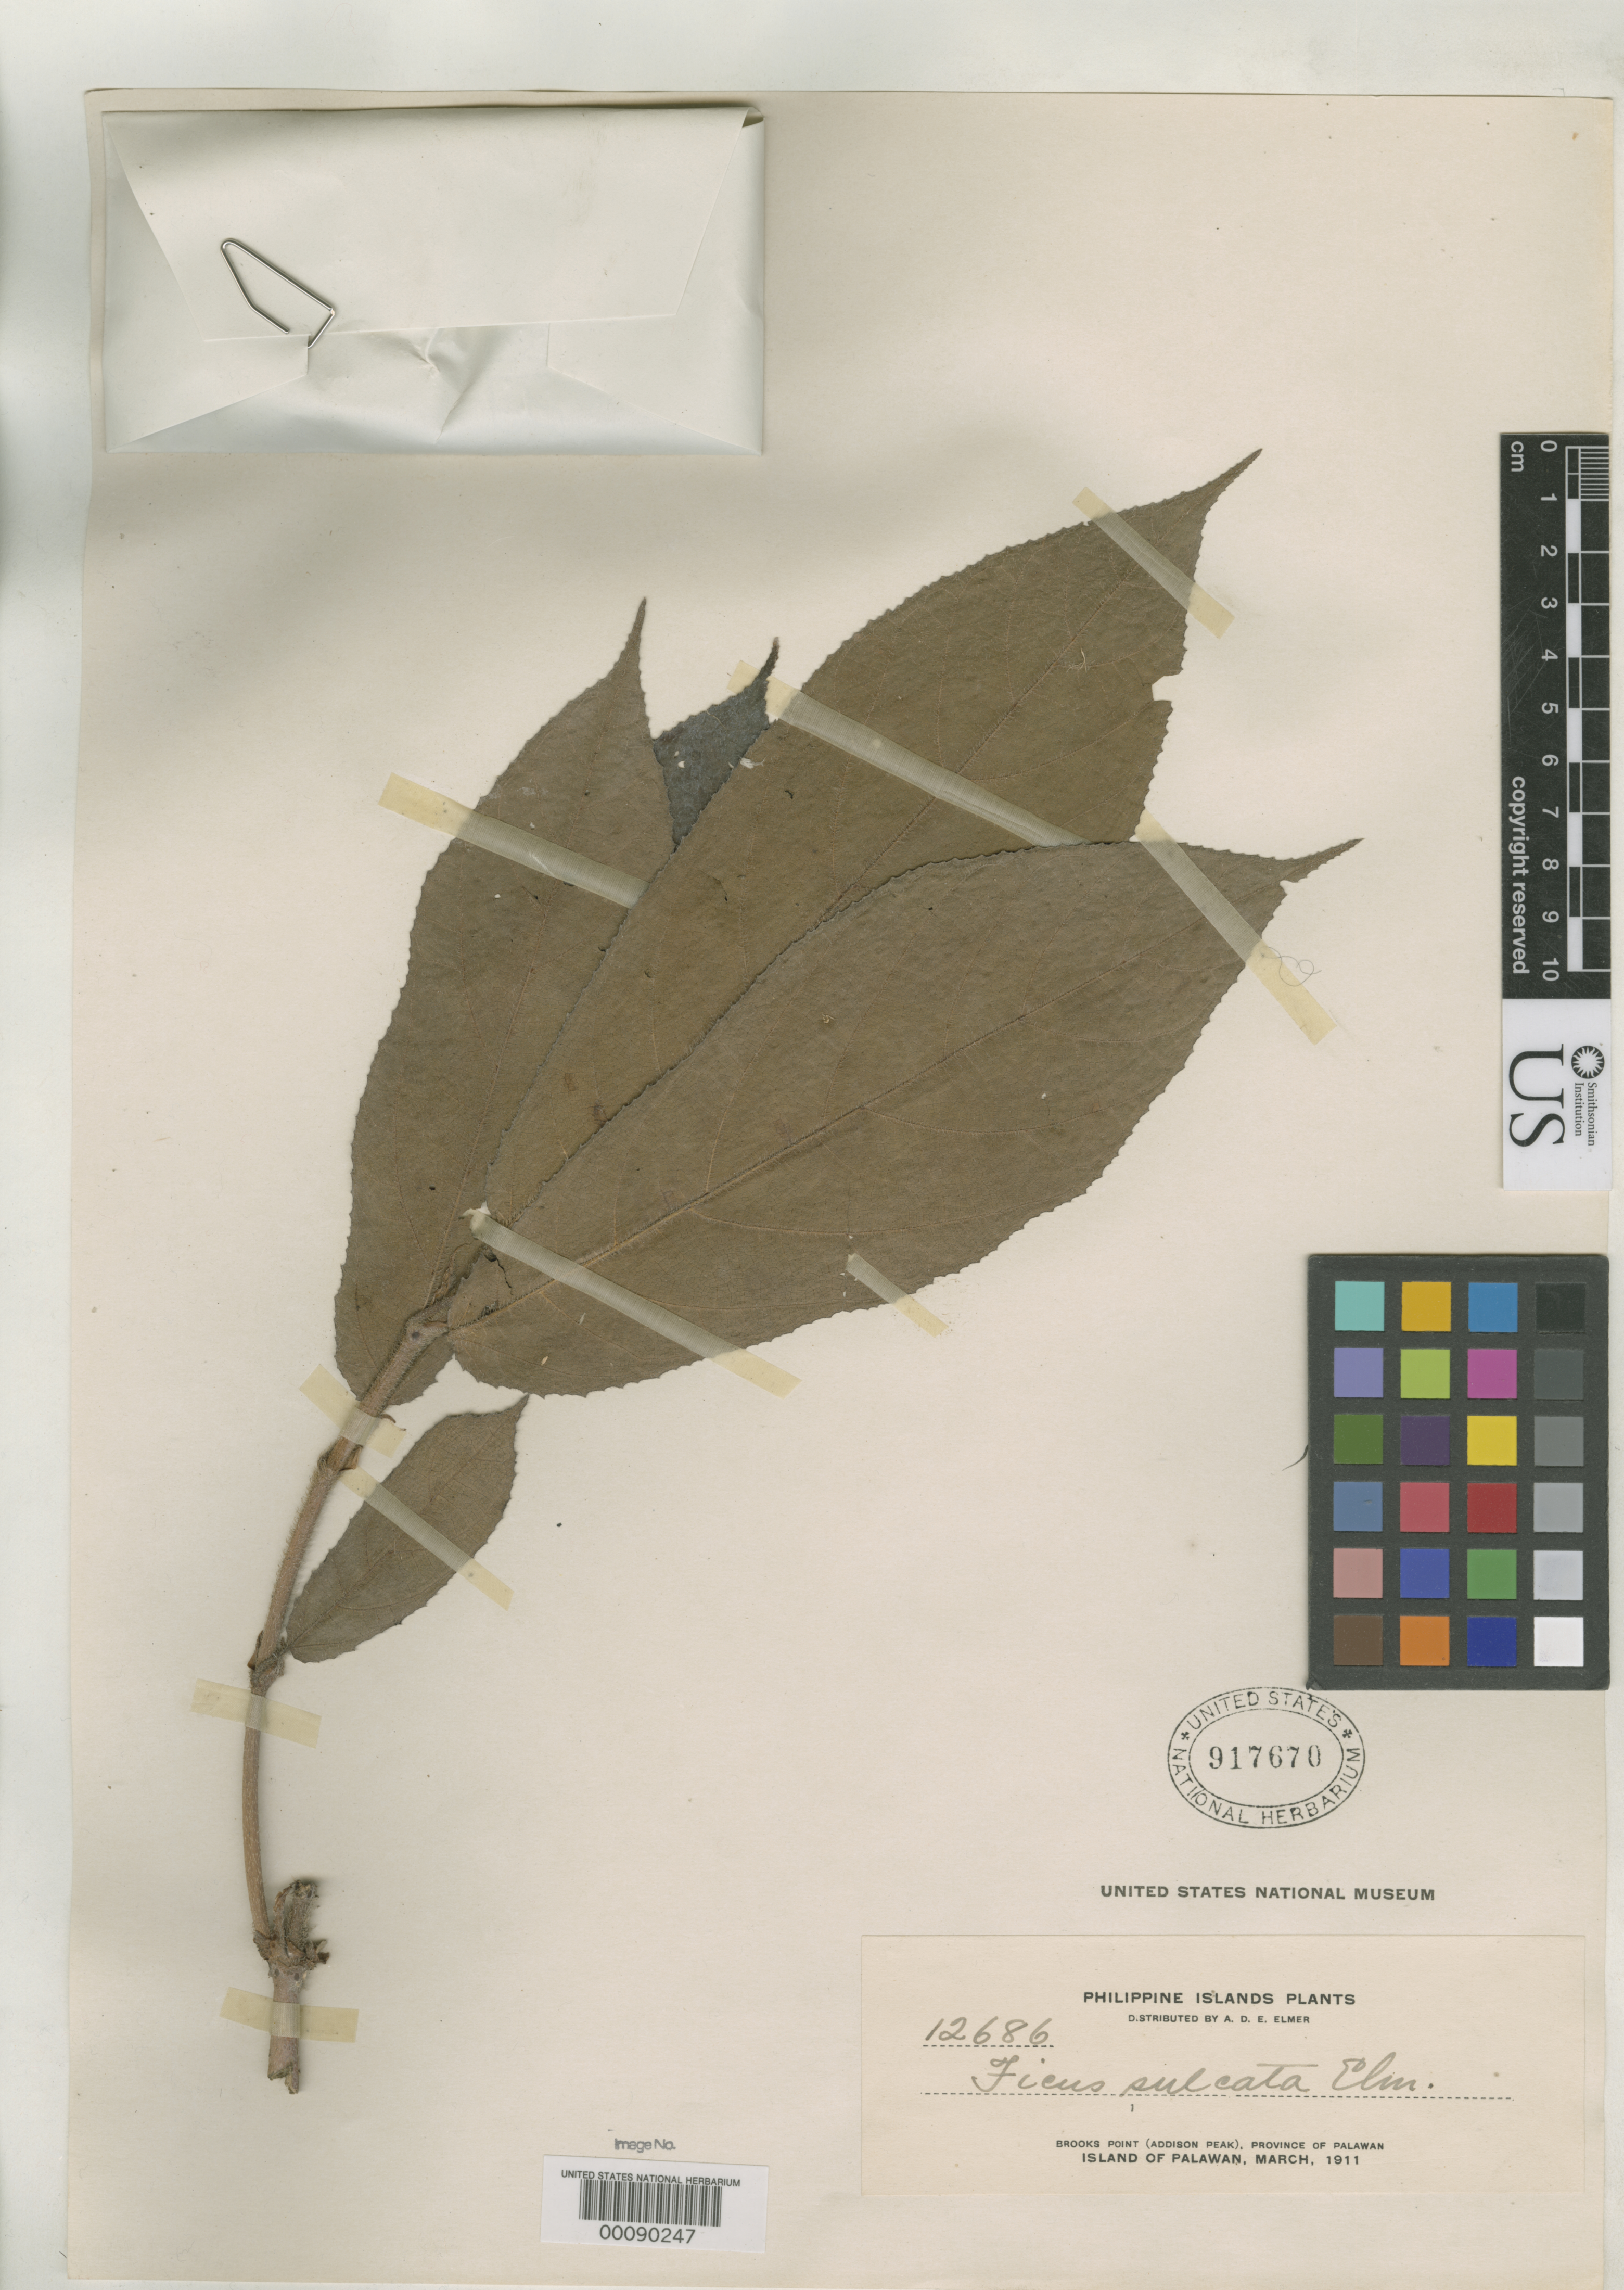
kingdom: Plantae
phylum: Tracheophyta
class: Magnoliopsida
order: Rosales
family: Moraceae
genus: Ficus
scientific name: Ficus sulcata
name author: Elmer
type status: Isotype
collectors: A. D. E. Elmer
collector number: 12686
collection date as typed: Mar 1911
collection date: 1911-03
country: Philippines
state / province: Mimaropa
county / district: Palawan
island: Palawan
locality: Brooks Point, Addison Peak.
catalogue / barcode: US 917670